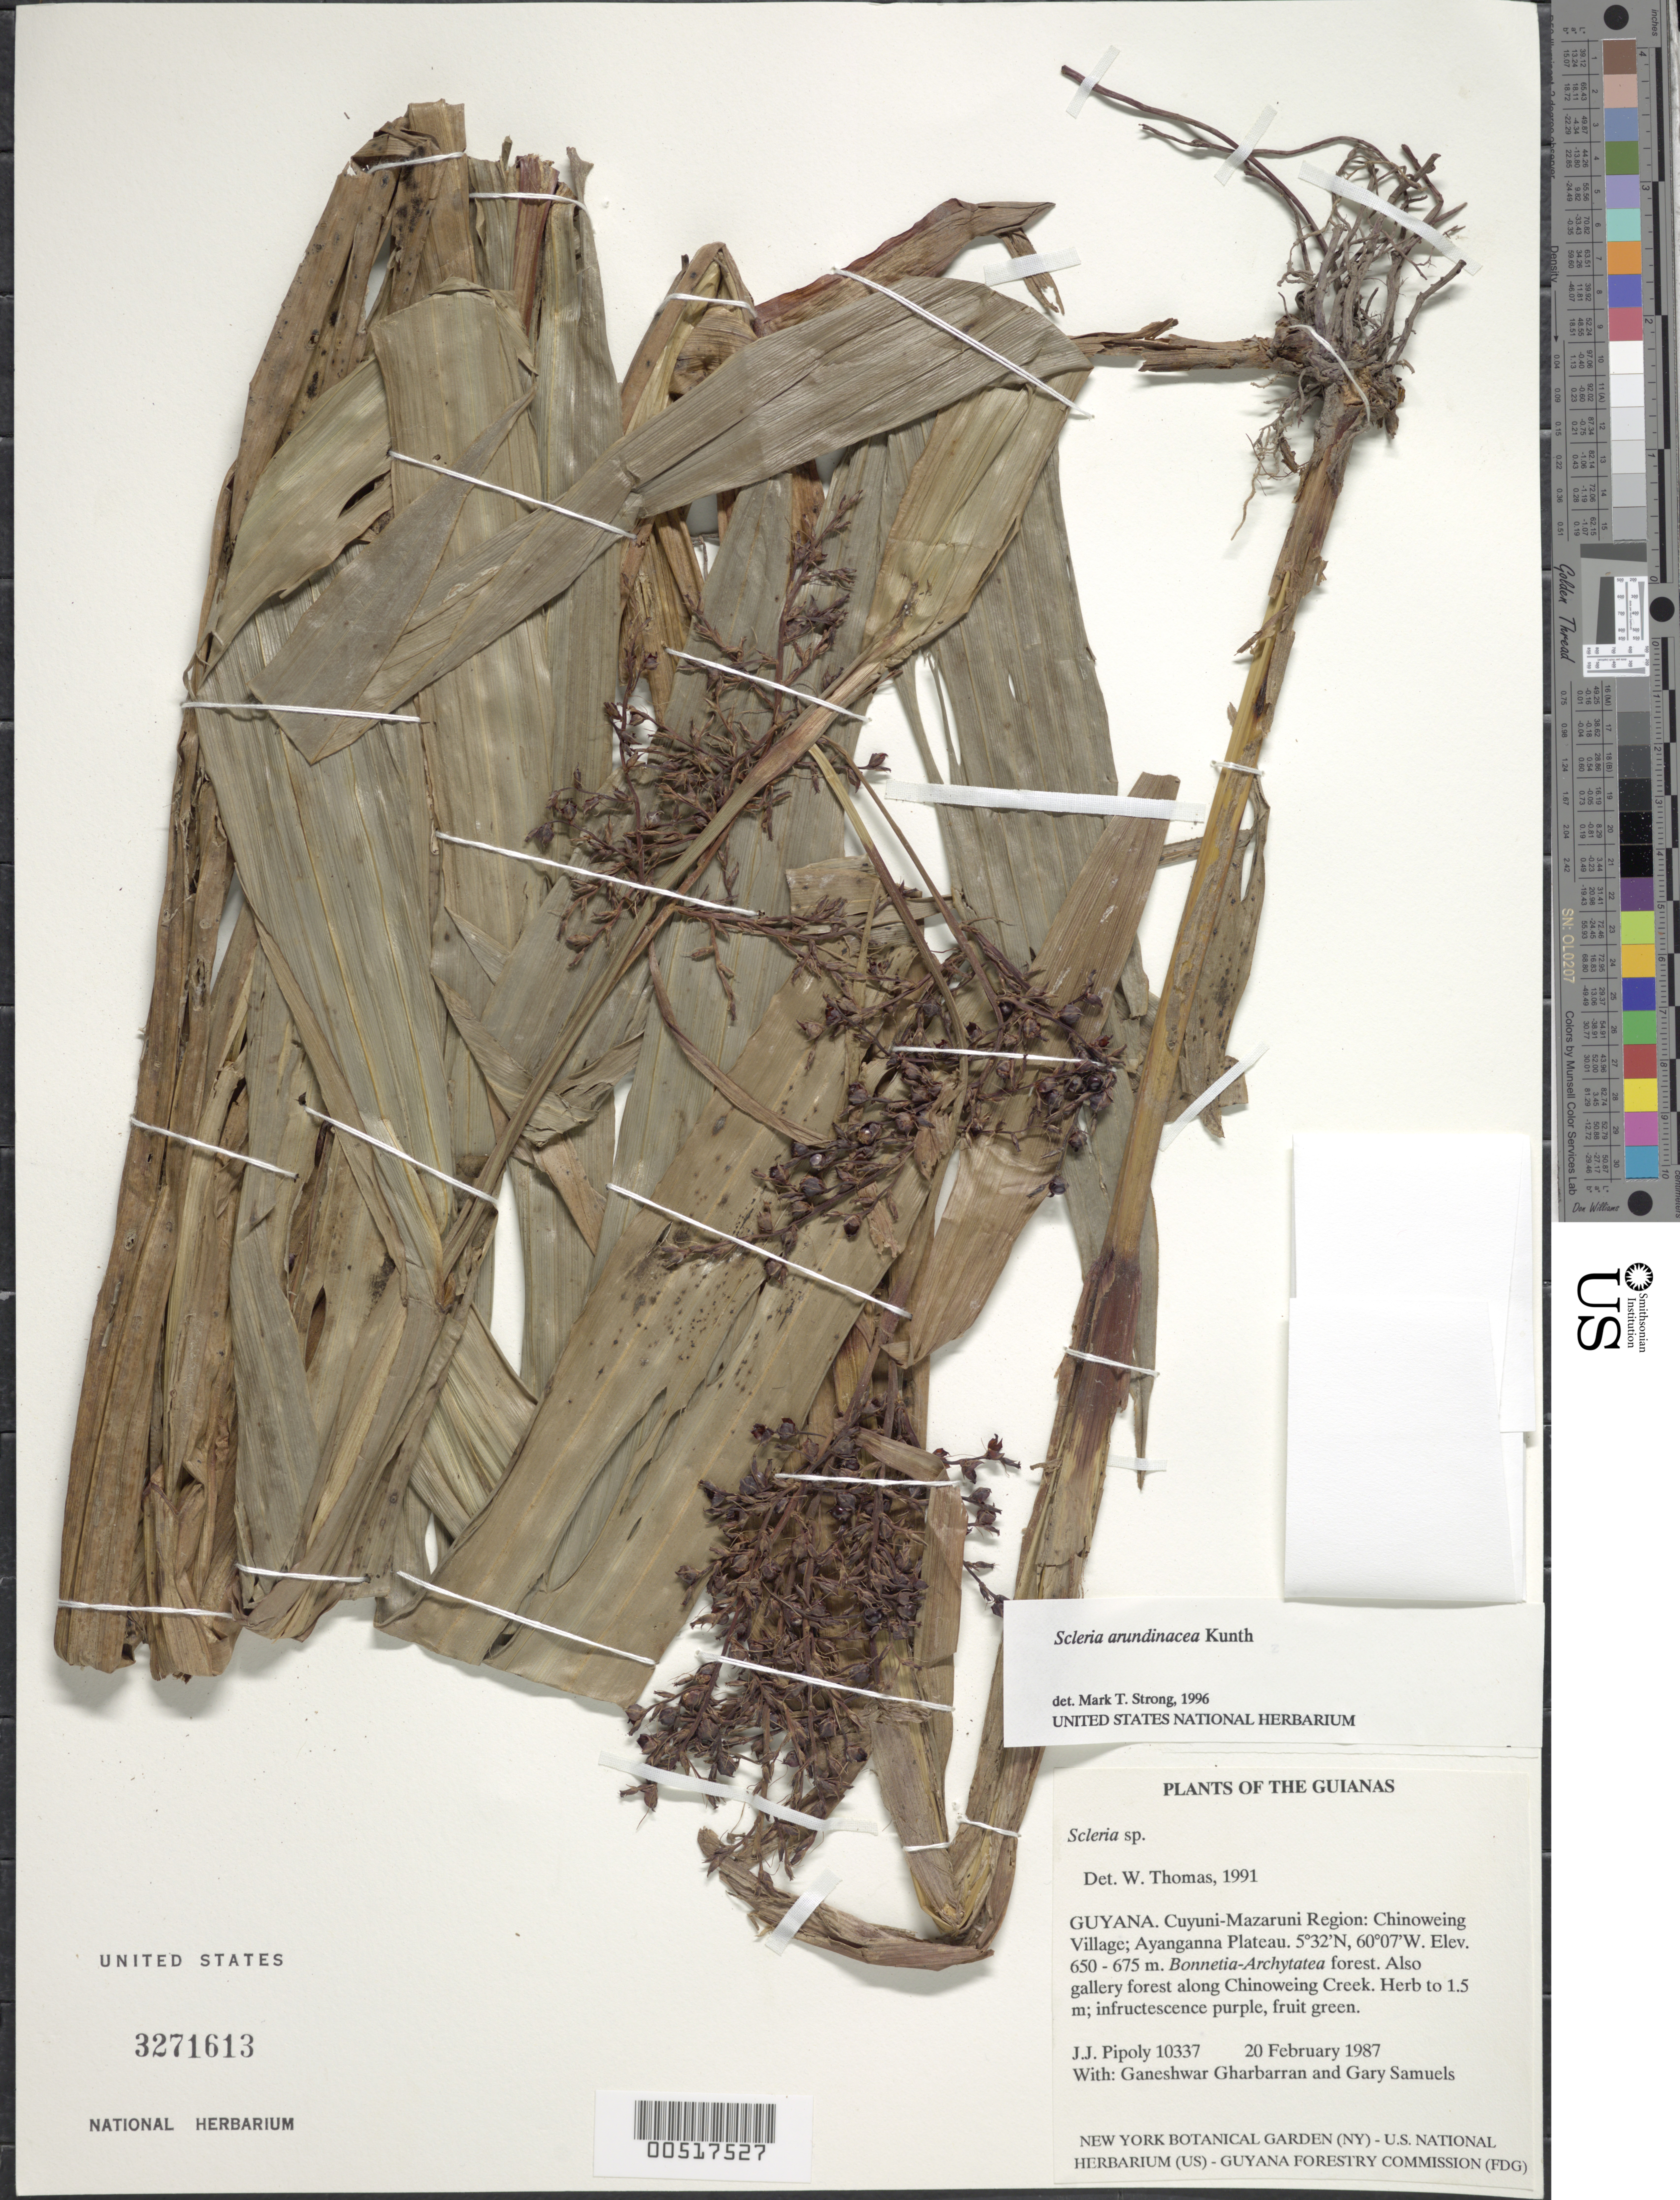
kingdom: Plantae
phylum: Tracheophyta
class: Liliopsida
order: Poales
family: Cyperaceae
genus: Scleria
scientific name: Scleria latifolia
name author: Sw.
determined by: Camelbeke, K.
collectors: J. J. Pipoly, G. Gharbarran & G. Samuels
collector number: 10337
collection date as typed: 20 February 1987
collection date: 1987-02-20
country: Guyana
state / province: Cuyuni-Mazaruni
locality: Chinoweing Village; Ayanganna Plateau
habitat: Bonnetia-Archytaea forest. Also gallery forest along Chinoweing Creek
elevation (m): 650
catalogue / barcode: US 3271613